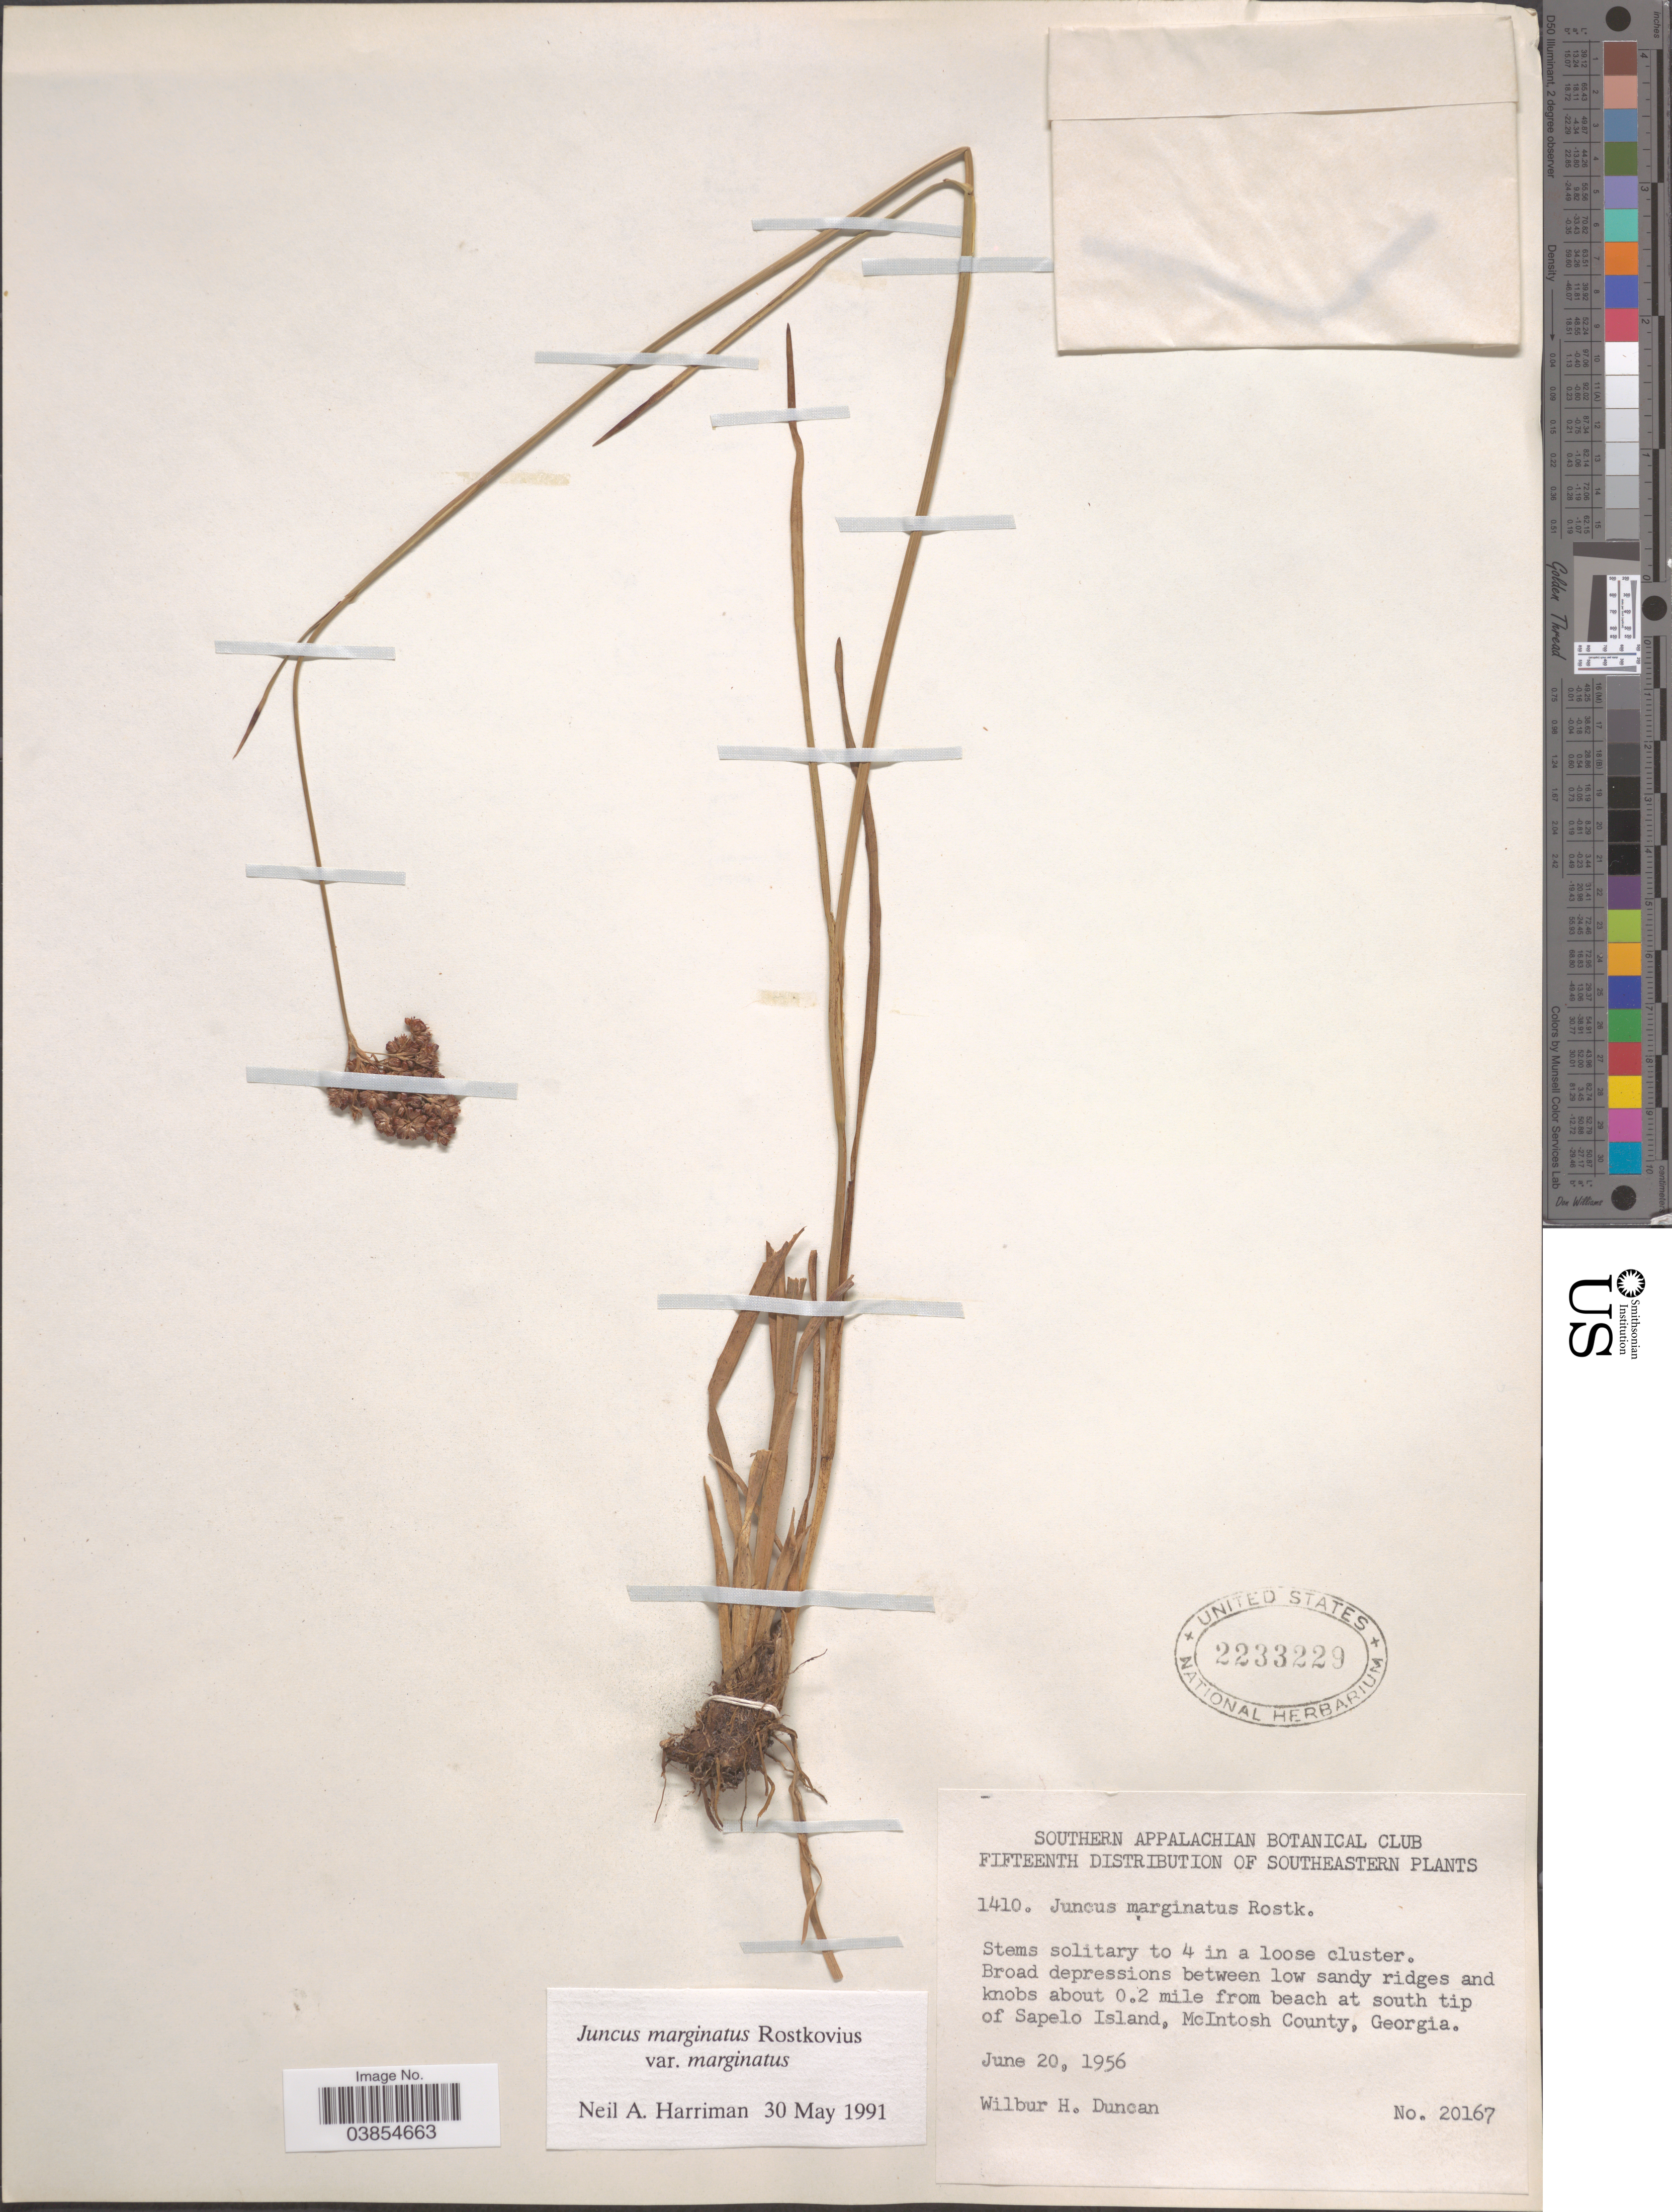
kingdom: Plantae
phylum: Tracheophyta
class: Liliopsida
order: Poales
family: Juncaceae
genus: Juncus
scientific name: Juncus marginatus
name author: Rostk.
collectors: W. H. Duncan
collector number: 1410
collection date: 1956-06-20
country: United States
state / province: Georgia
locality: Southern Appalachian. Southeastern. About 0.2 mile from beach at south tip of Sapelo Island, McIntosh County.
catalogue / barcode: US 2233229